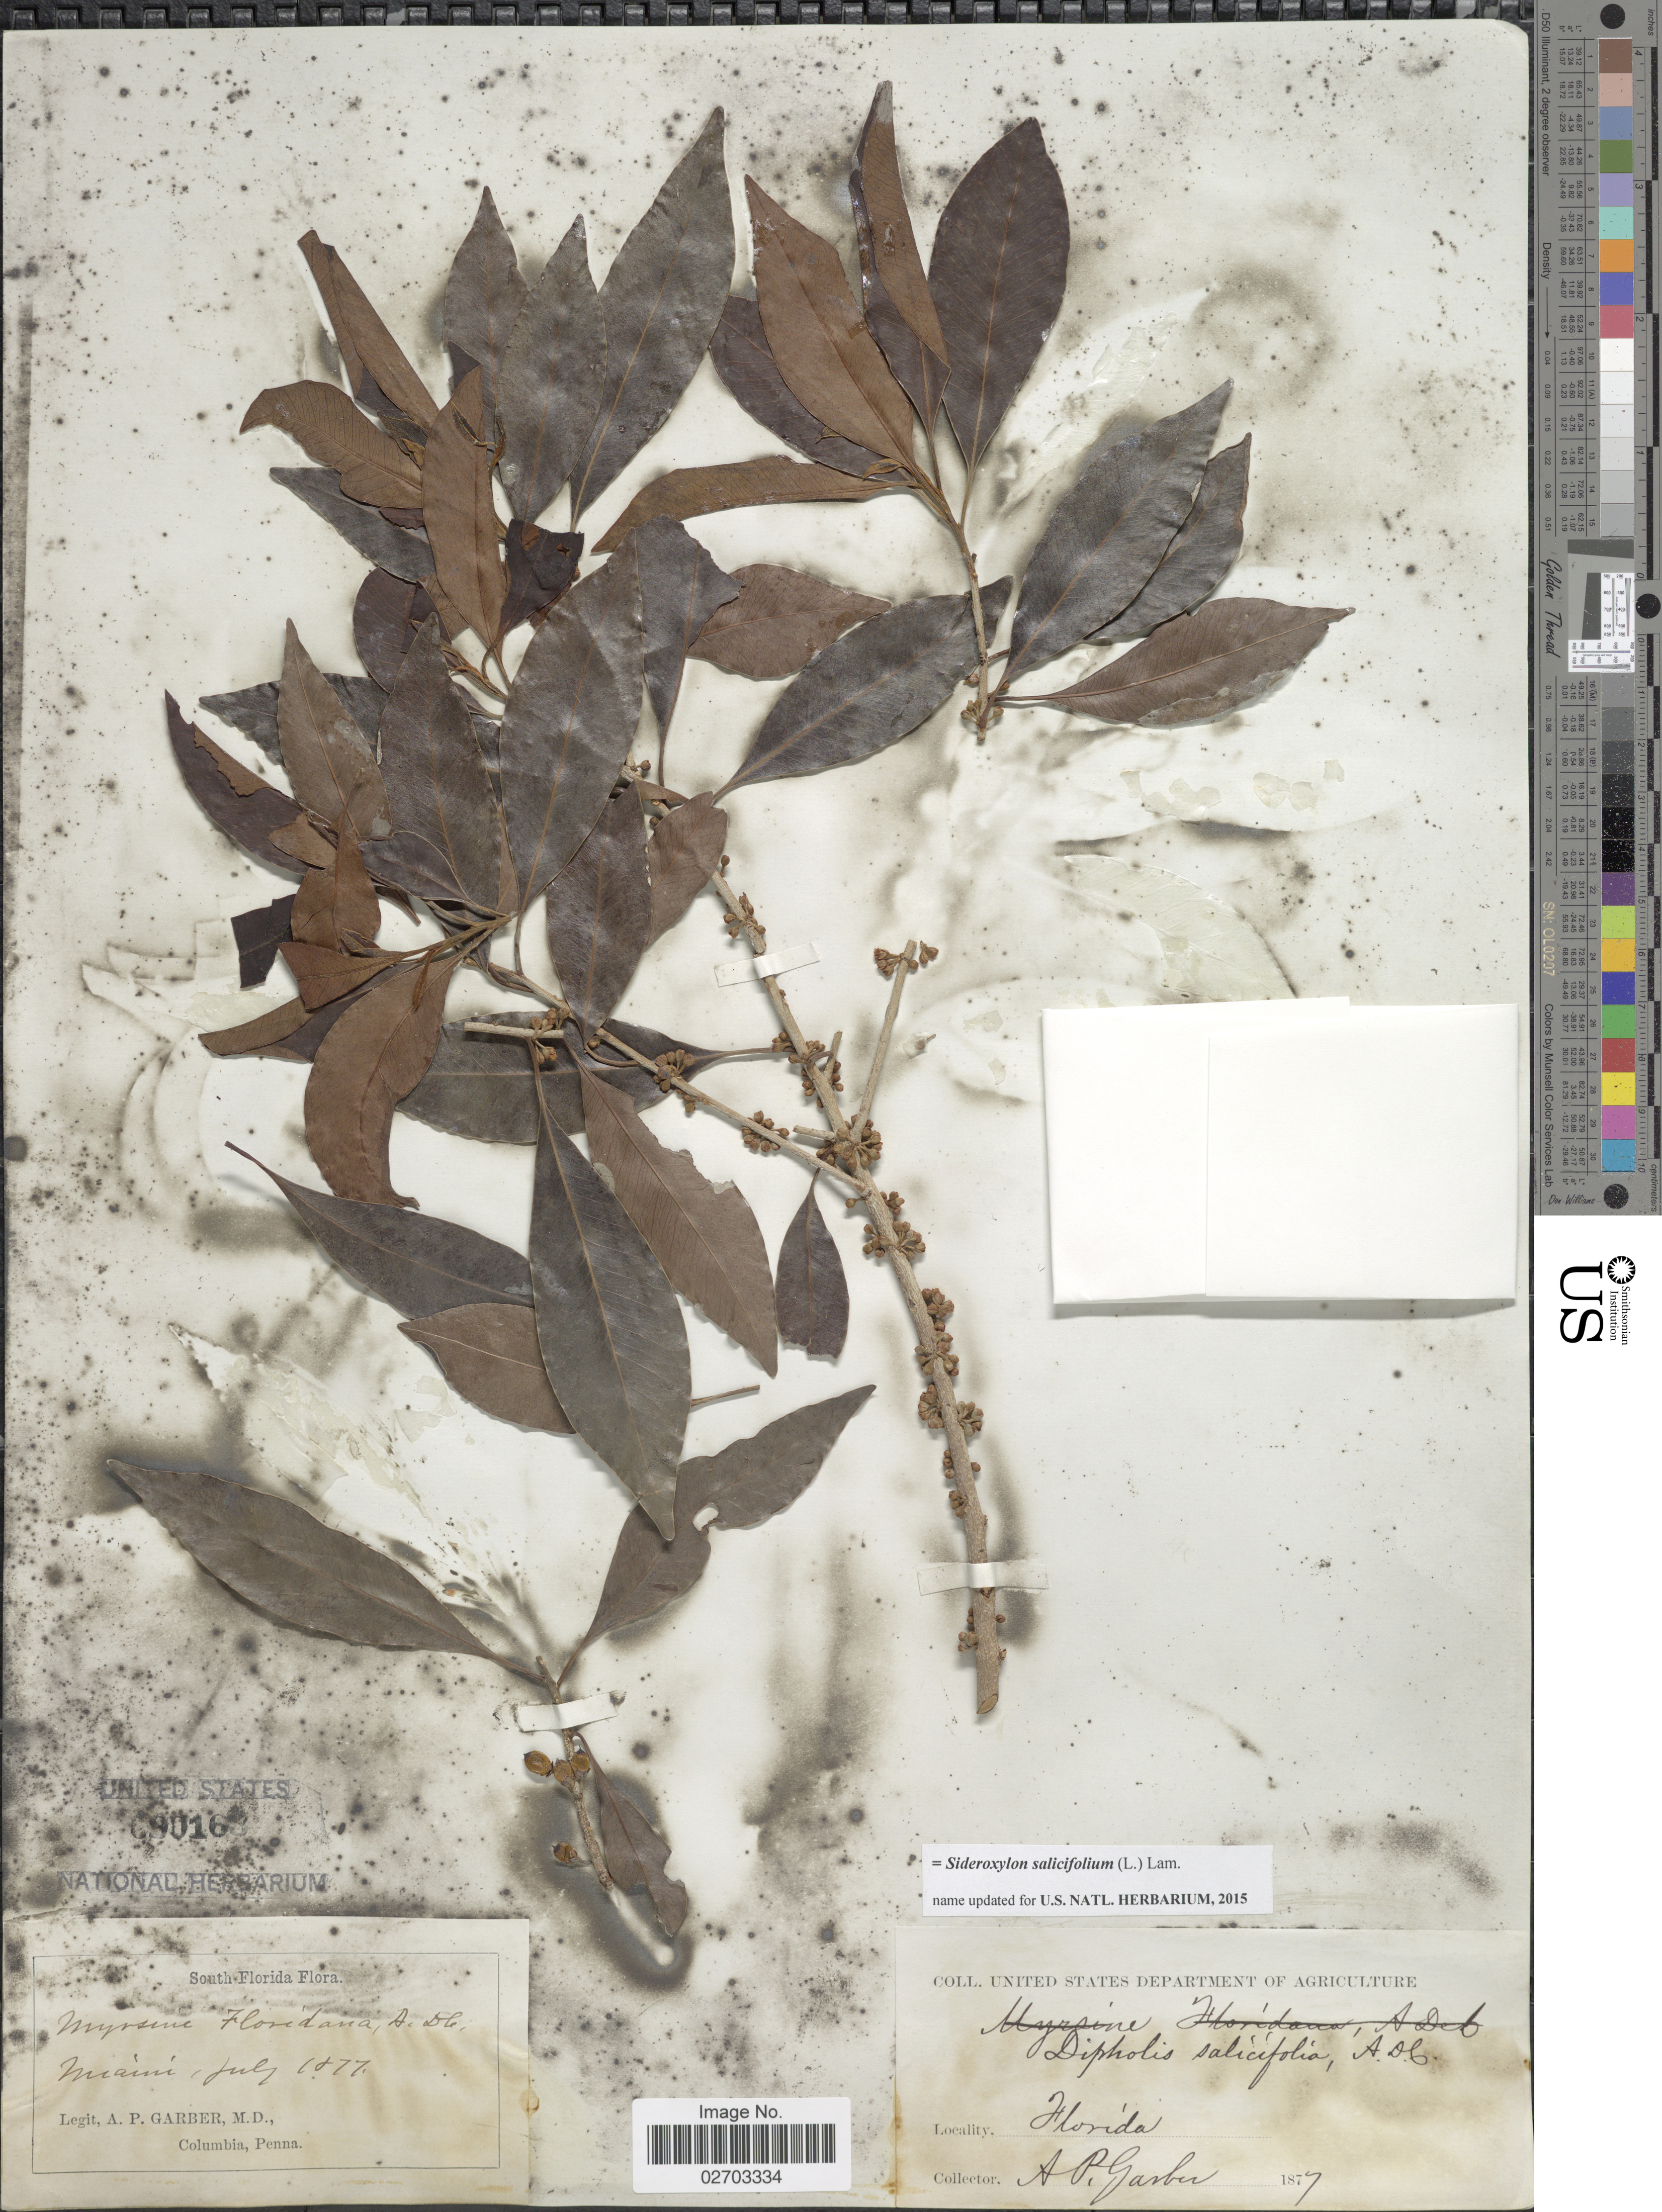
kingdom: Plantae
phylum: Tracheophyta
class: Magnoliopsida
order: Ericales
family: Sapotaceae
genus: Sideroxylon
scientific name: Sideroxylon salicifolium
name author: (L.) Lam.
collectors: A. P. Garber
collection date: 1877-07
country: United States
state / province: Florida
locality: South Florida, Miami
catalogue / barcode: US 90163